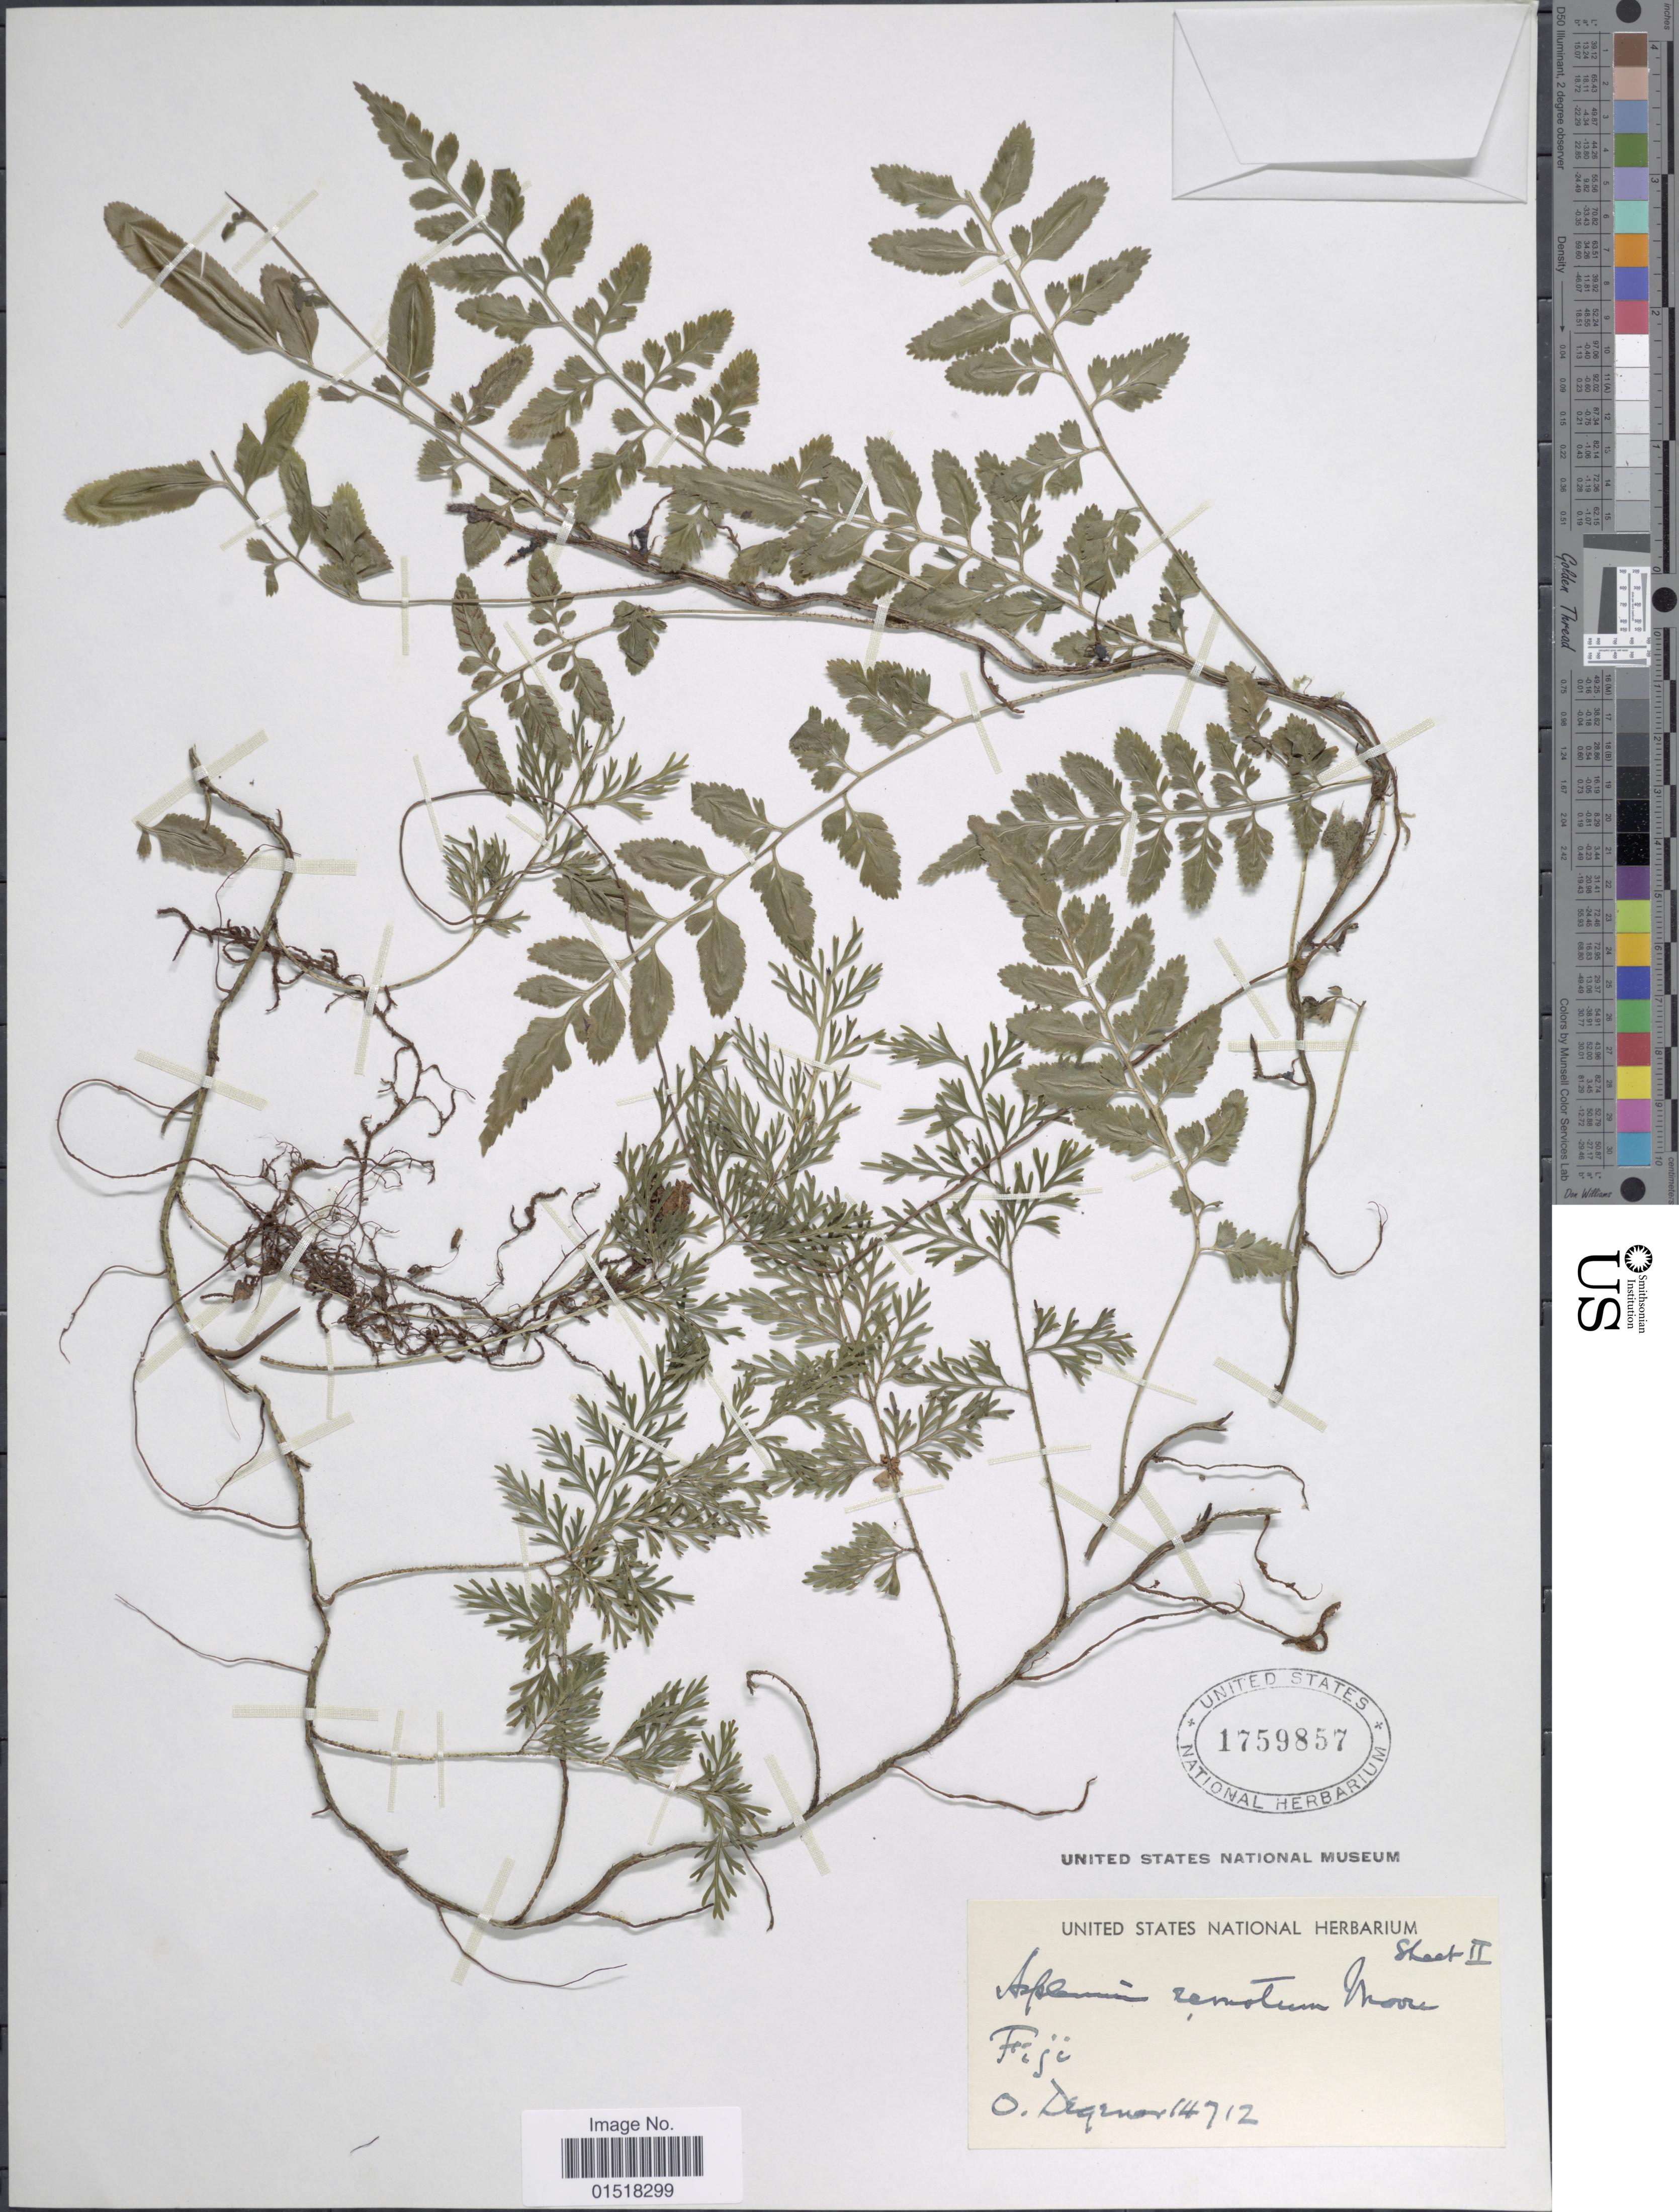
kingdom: Plantae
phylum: Tracheophyta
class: Polypodiopsida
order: Polypodiales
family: Aspleniaceae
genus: Asplenium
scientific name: Asplenium remotum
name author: T. Moore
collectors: O. Degener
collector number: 14712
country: Fiji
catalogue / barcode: US 1759857